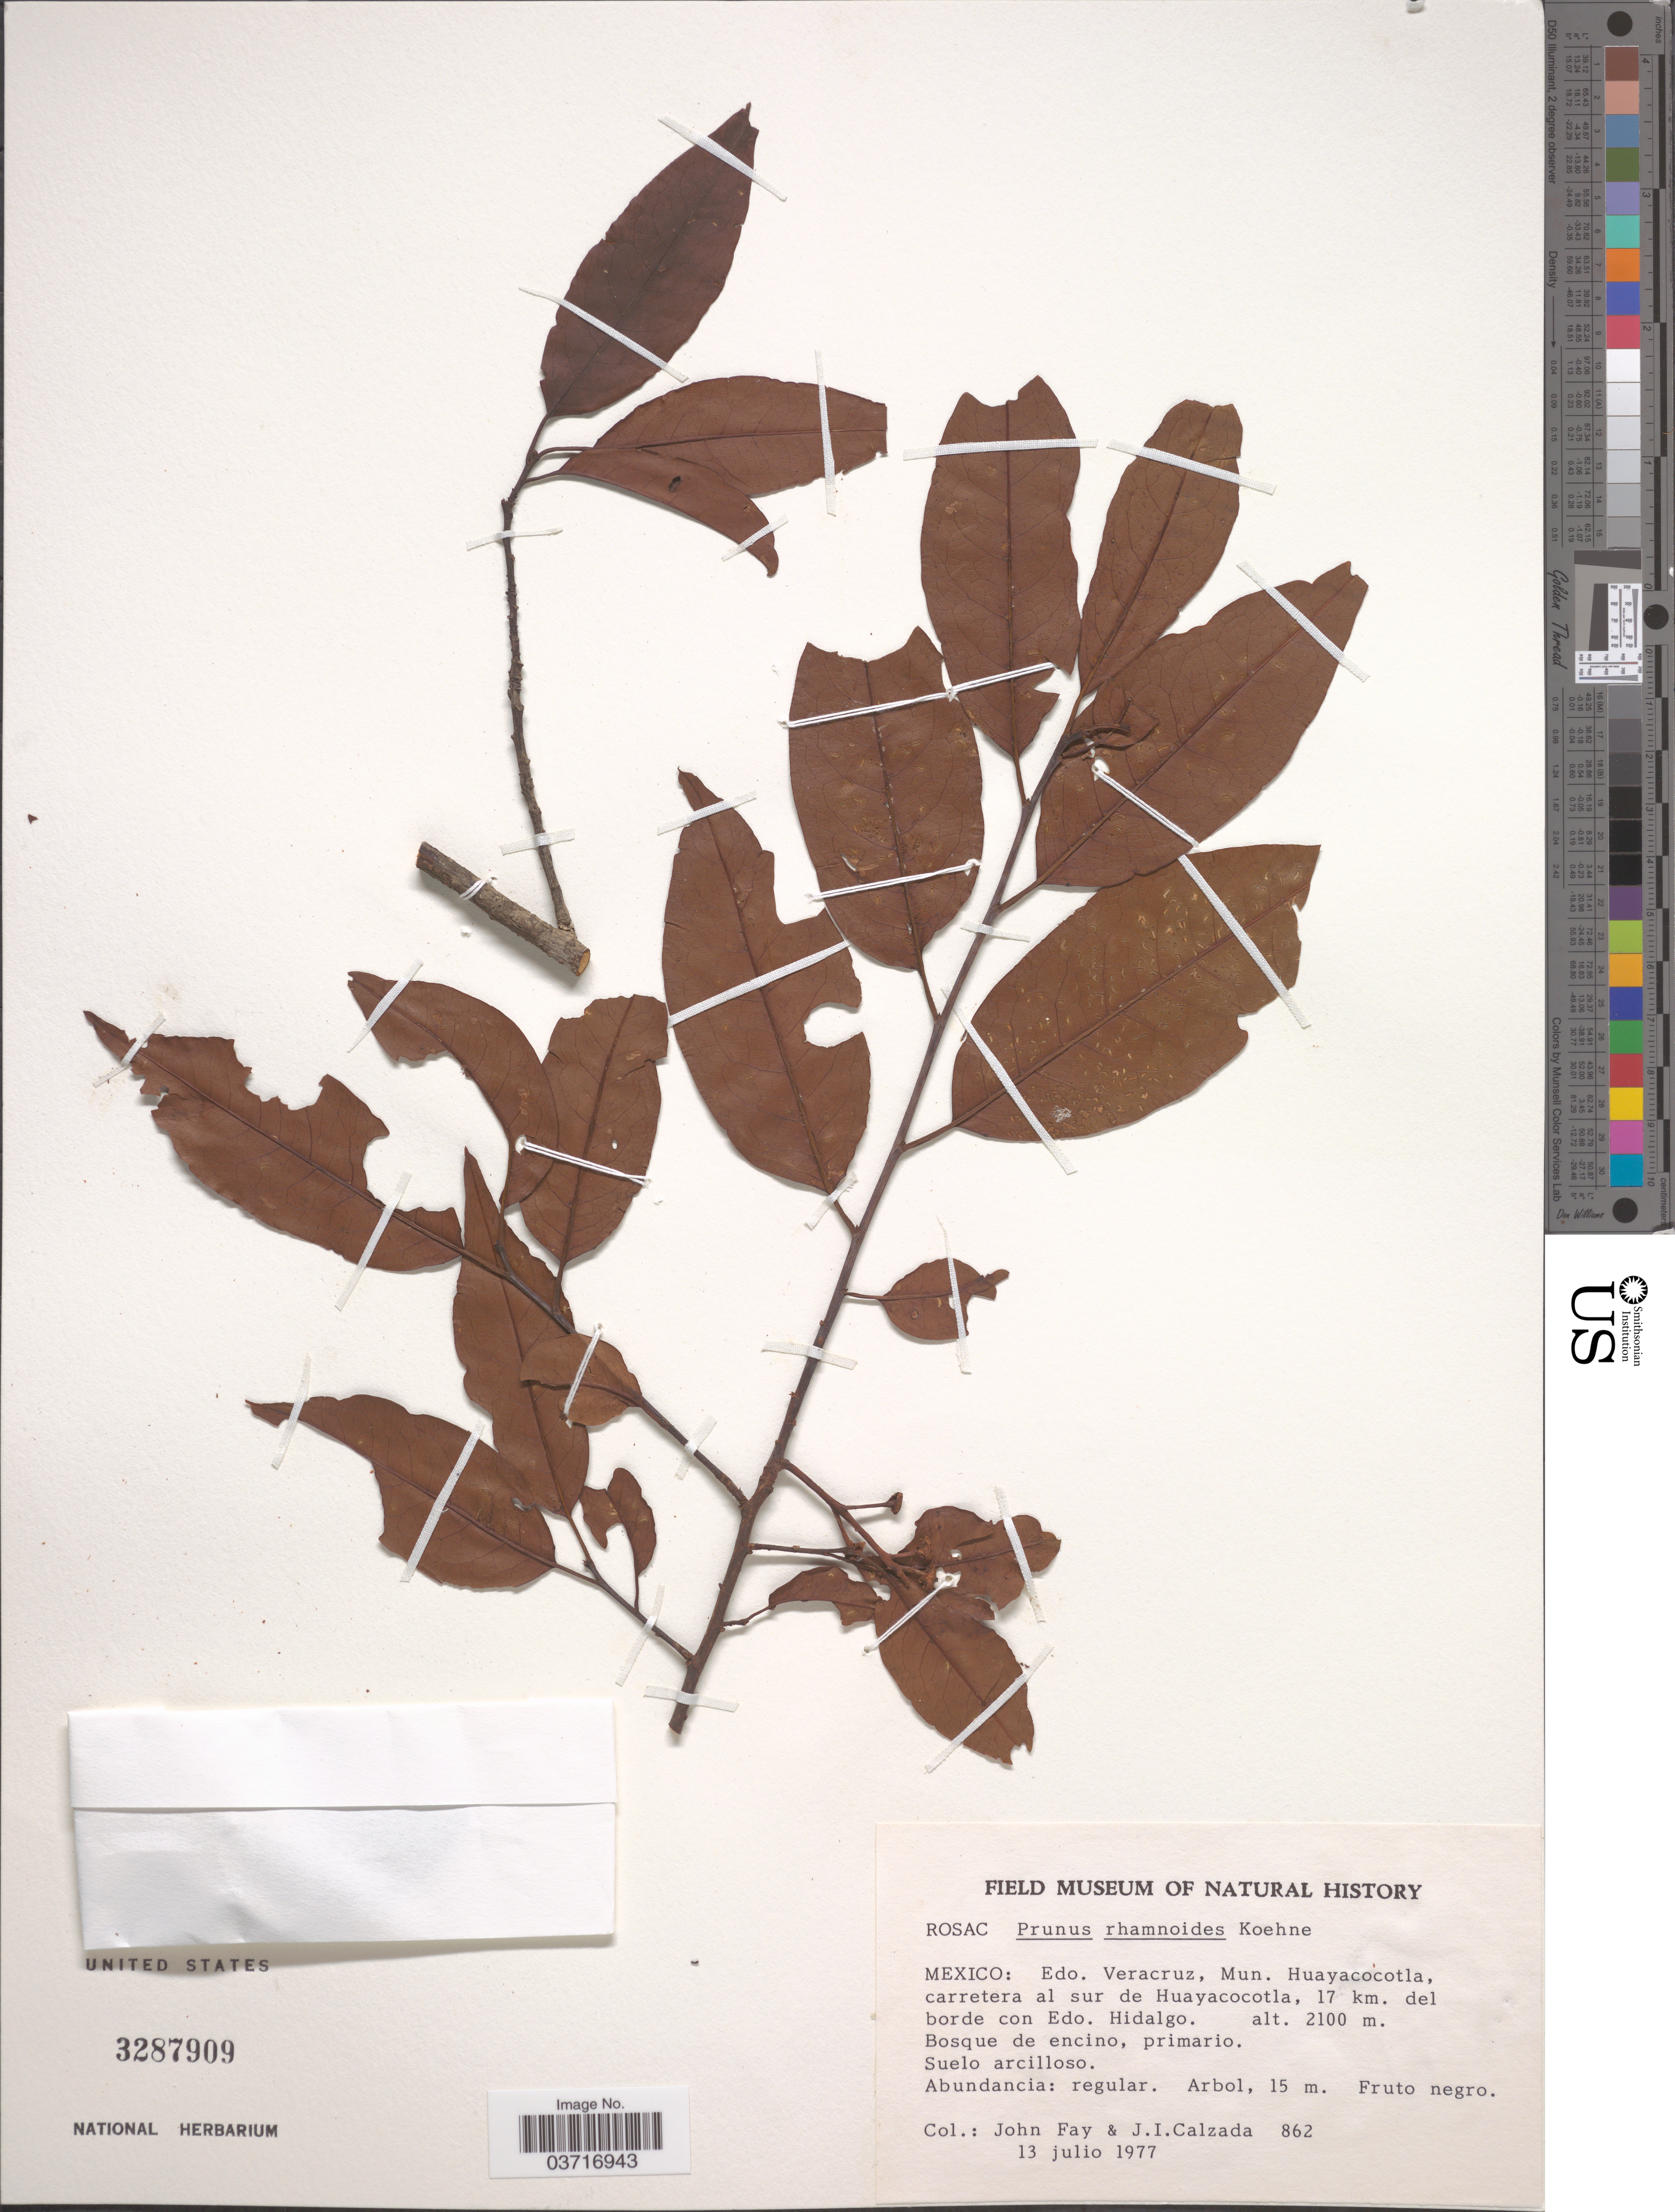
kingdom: Plantae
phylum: Tracheophyta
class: Magnoliopsida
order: Rosales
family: Rosaceae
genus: Prunus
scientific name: Prunus rhamnoides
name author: Koehne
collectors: J. Fay & J. I. Calzada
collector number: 862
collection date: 1977-07-13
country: Mexico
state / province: Veracruz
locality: Edo. Veracruz, Mun. Huayacocotla, carretera al sur de Huayacocotla, 17 km. del borde con Edo. Hidalgo.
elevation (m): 2100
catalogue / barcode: US 3287909